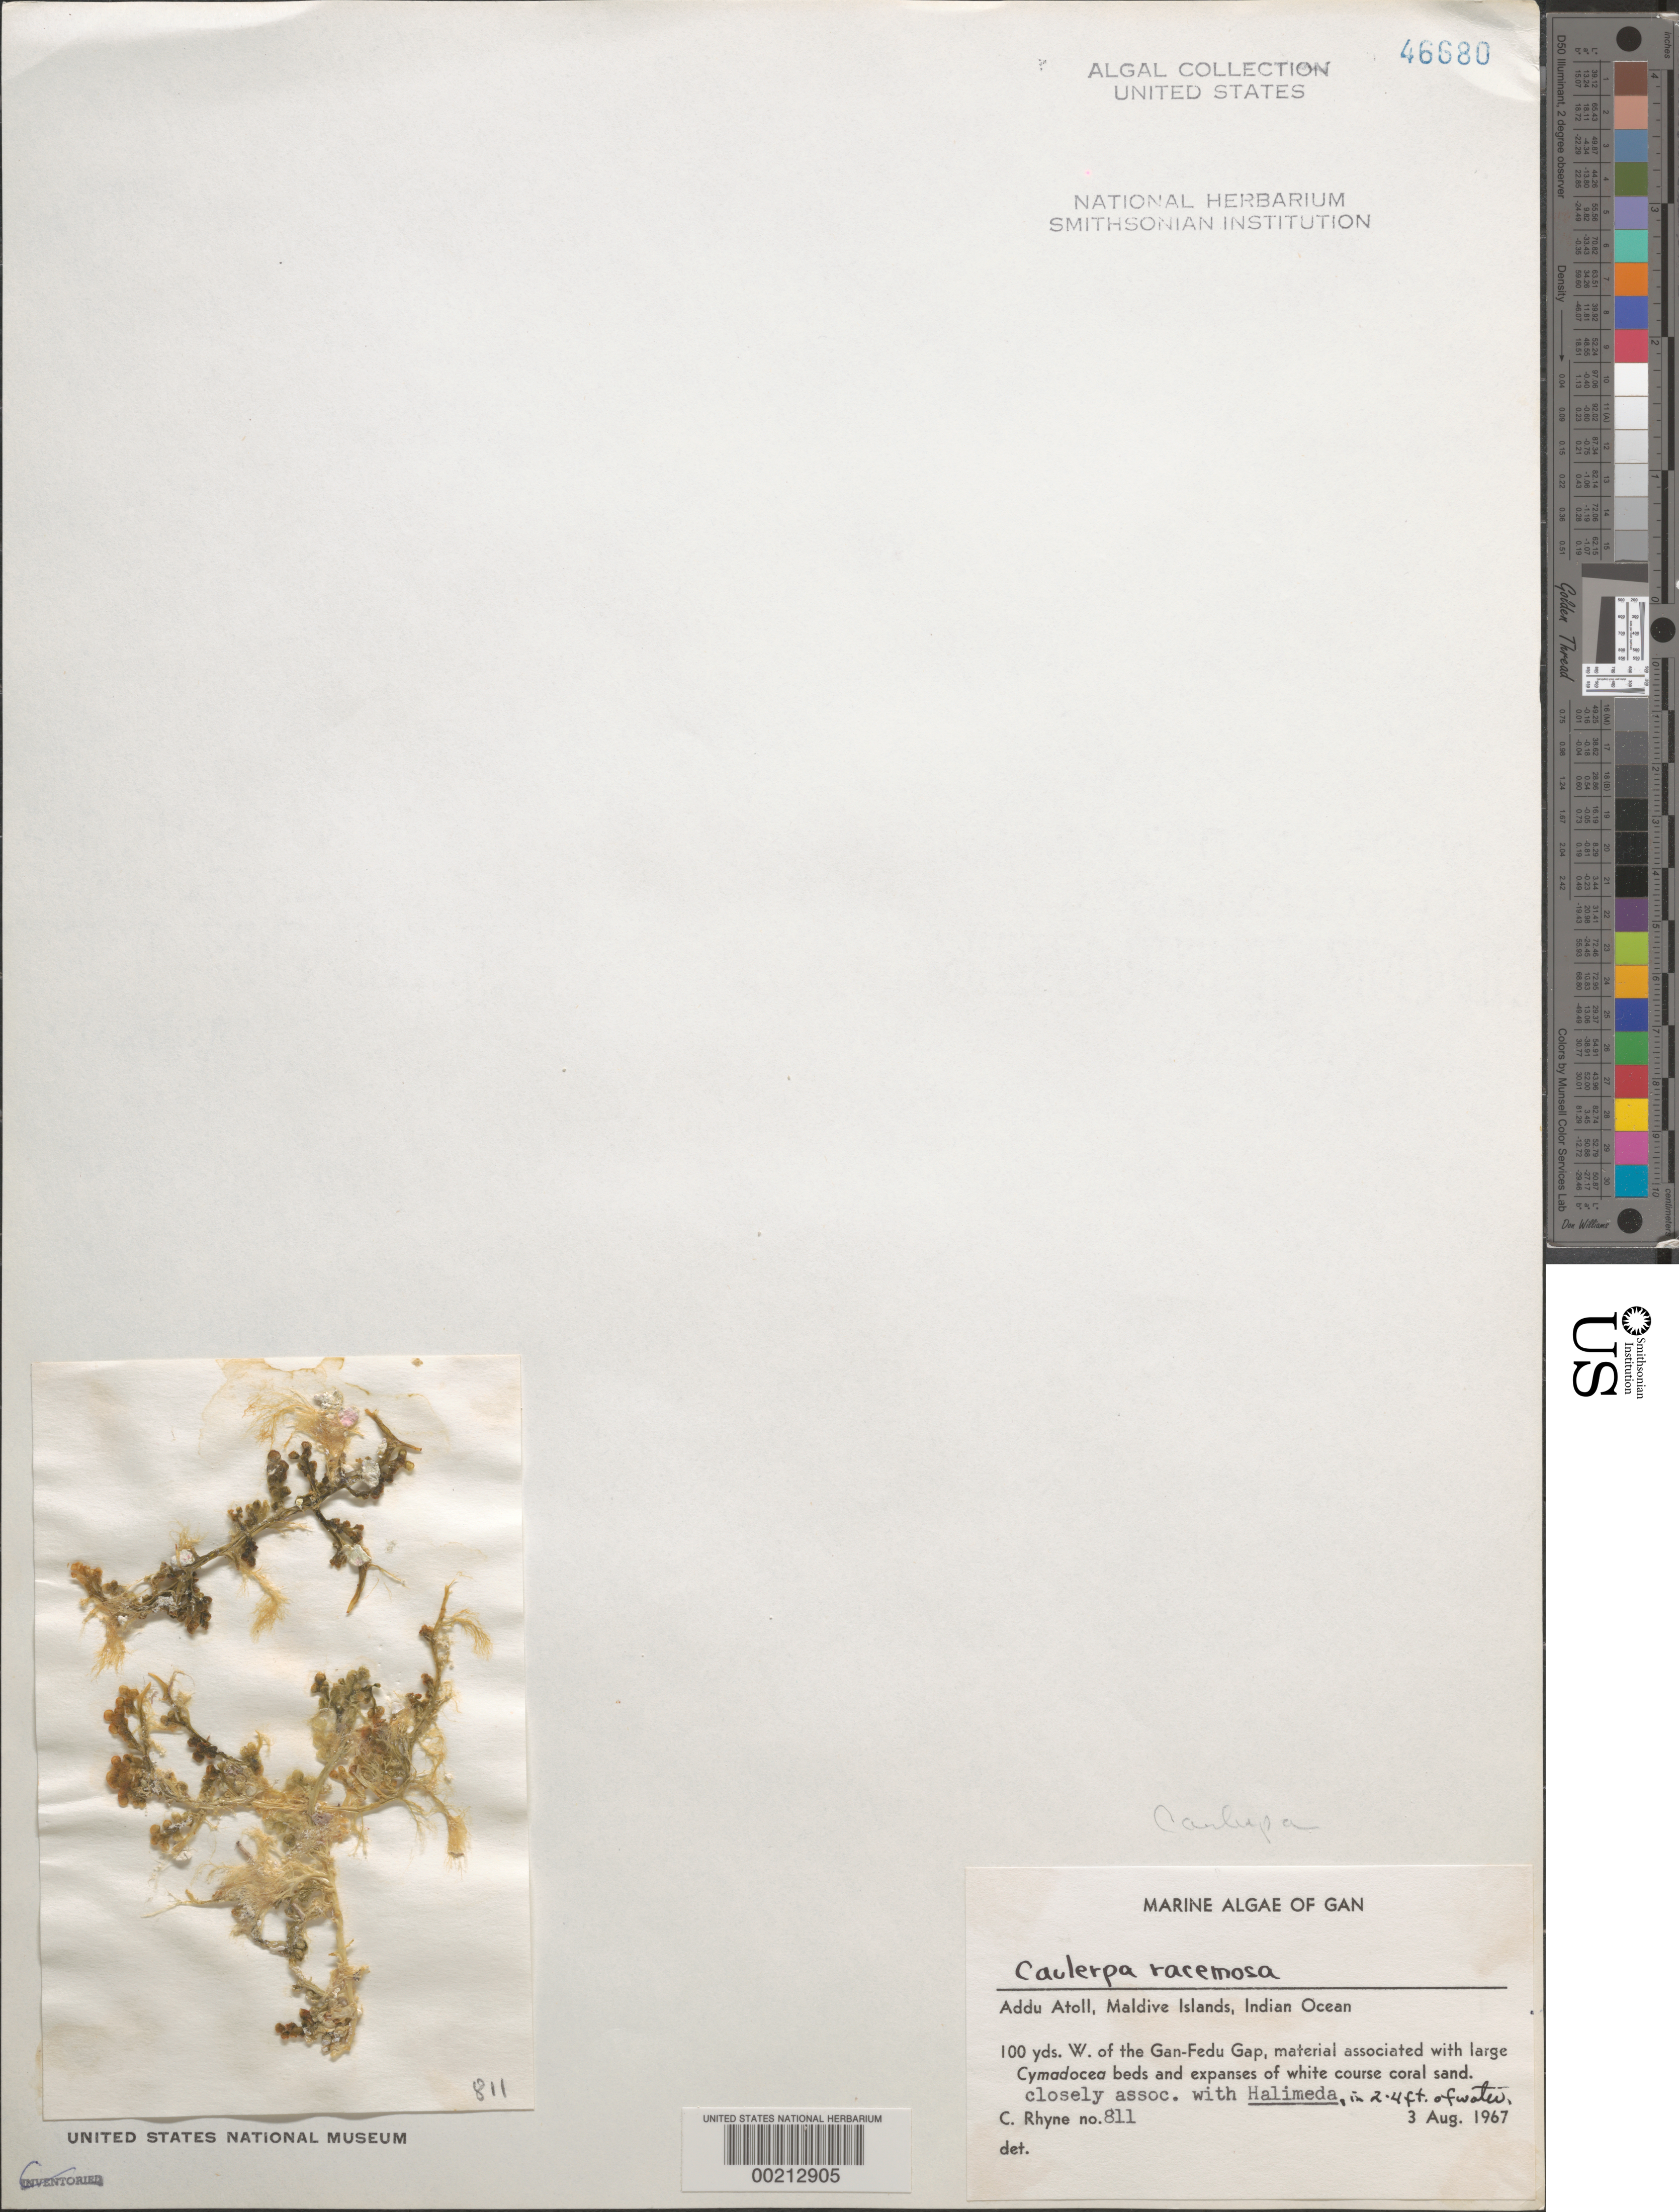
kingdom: Plantae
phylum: Chlorophyta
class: Ulvophyceae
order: Bryopsidales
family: Caulerpaceae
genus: Caulerpa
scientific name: Caulerpa racemosa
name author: (Forssk.) J. Agardh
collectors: C. Rhyne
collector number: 811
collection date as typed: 03 Aug 1967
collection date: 1967-08-03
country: Maldive Islands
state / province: Seenu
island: Gan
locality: West of Gan-Fedu Gap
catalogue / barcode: US 46680